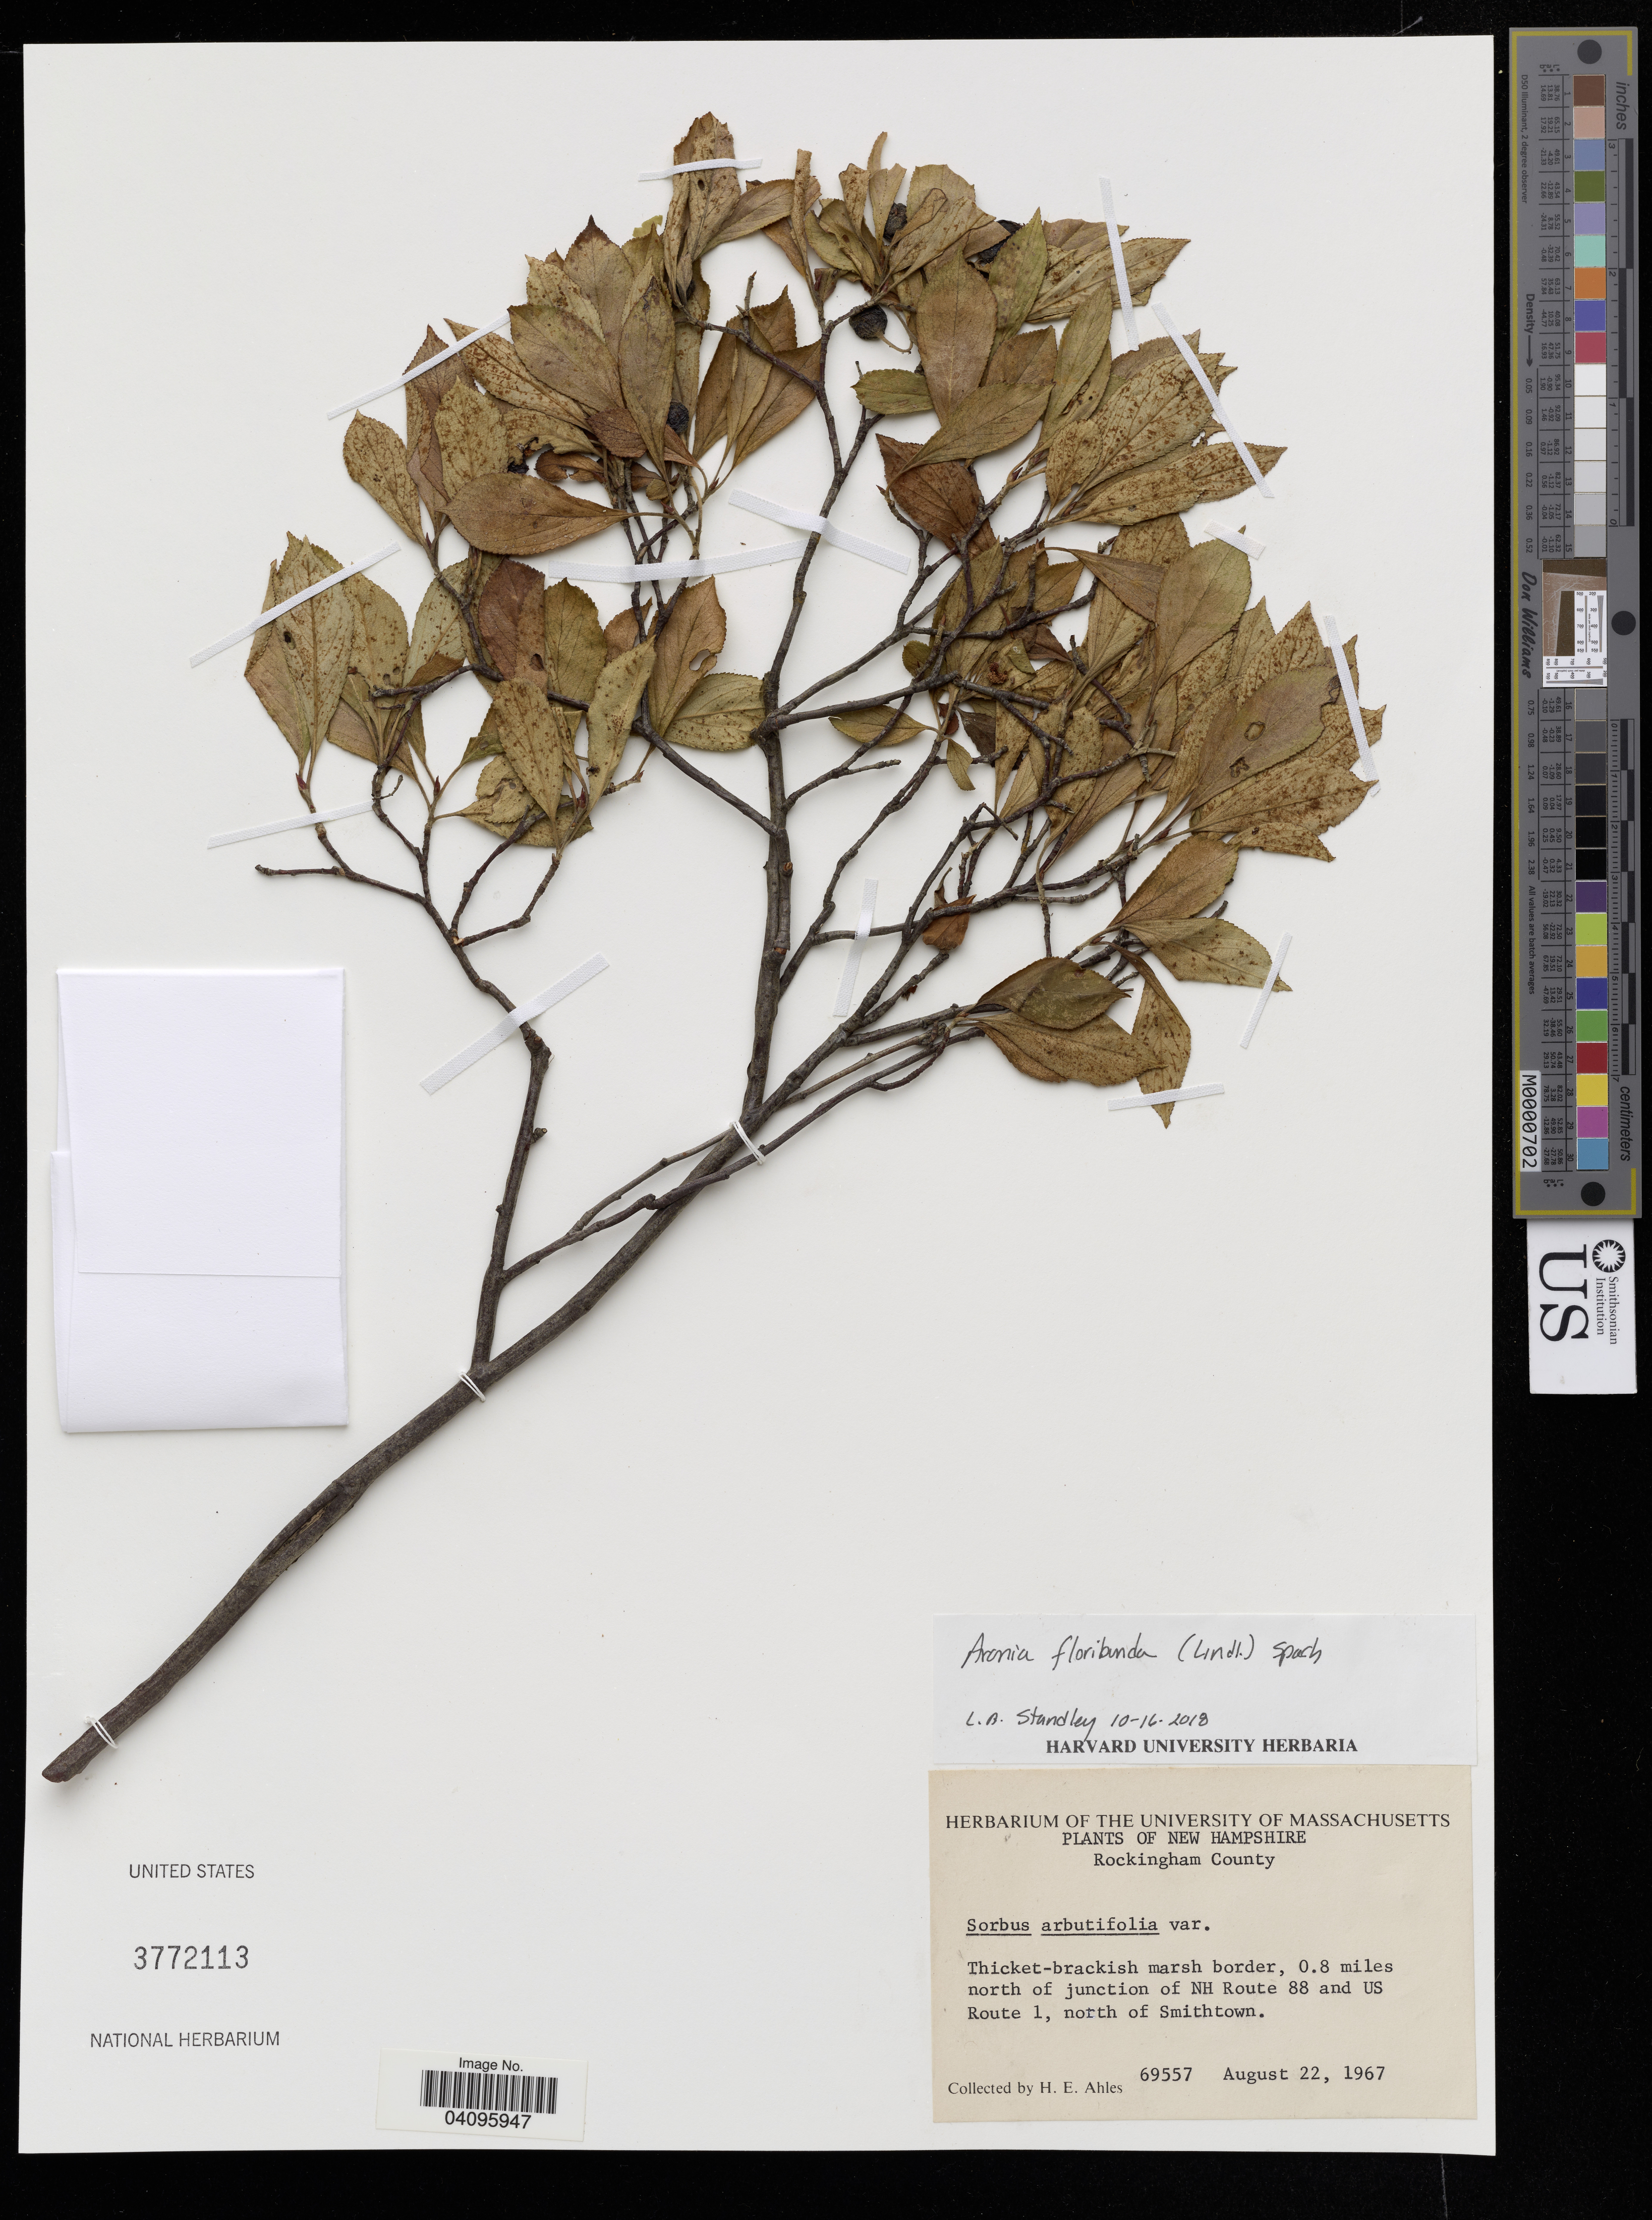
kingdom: Plantae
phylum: Tracheophyta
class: Magnoliopsida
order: Rosales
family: Rosaceae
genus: Aronia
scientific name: Aronia x floribunda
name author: (Lindl.) Sweet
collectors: H. E. Ahles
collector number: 69557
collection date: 1967-08-22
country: United States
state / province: New Hampshire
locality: Rockingham County. 0.8 miles north of junction of NH Route 88 and US Route 1, notth of Smithtown.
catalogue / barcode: US 3772113